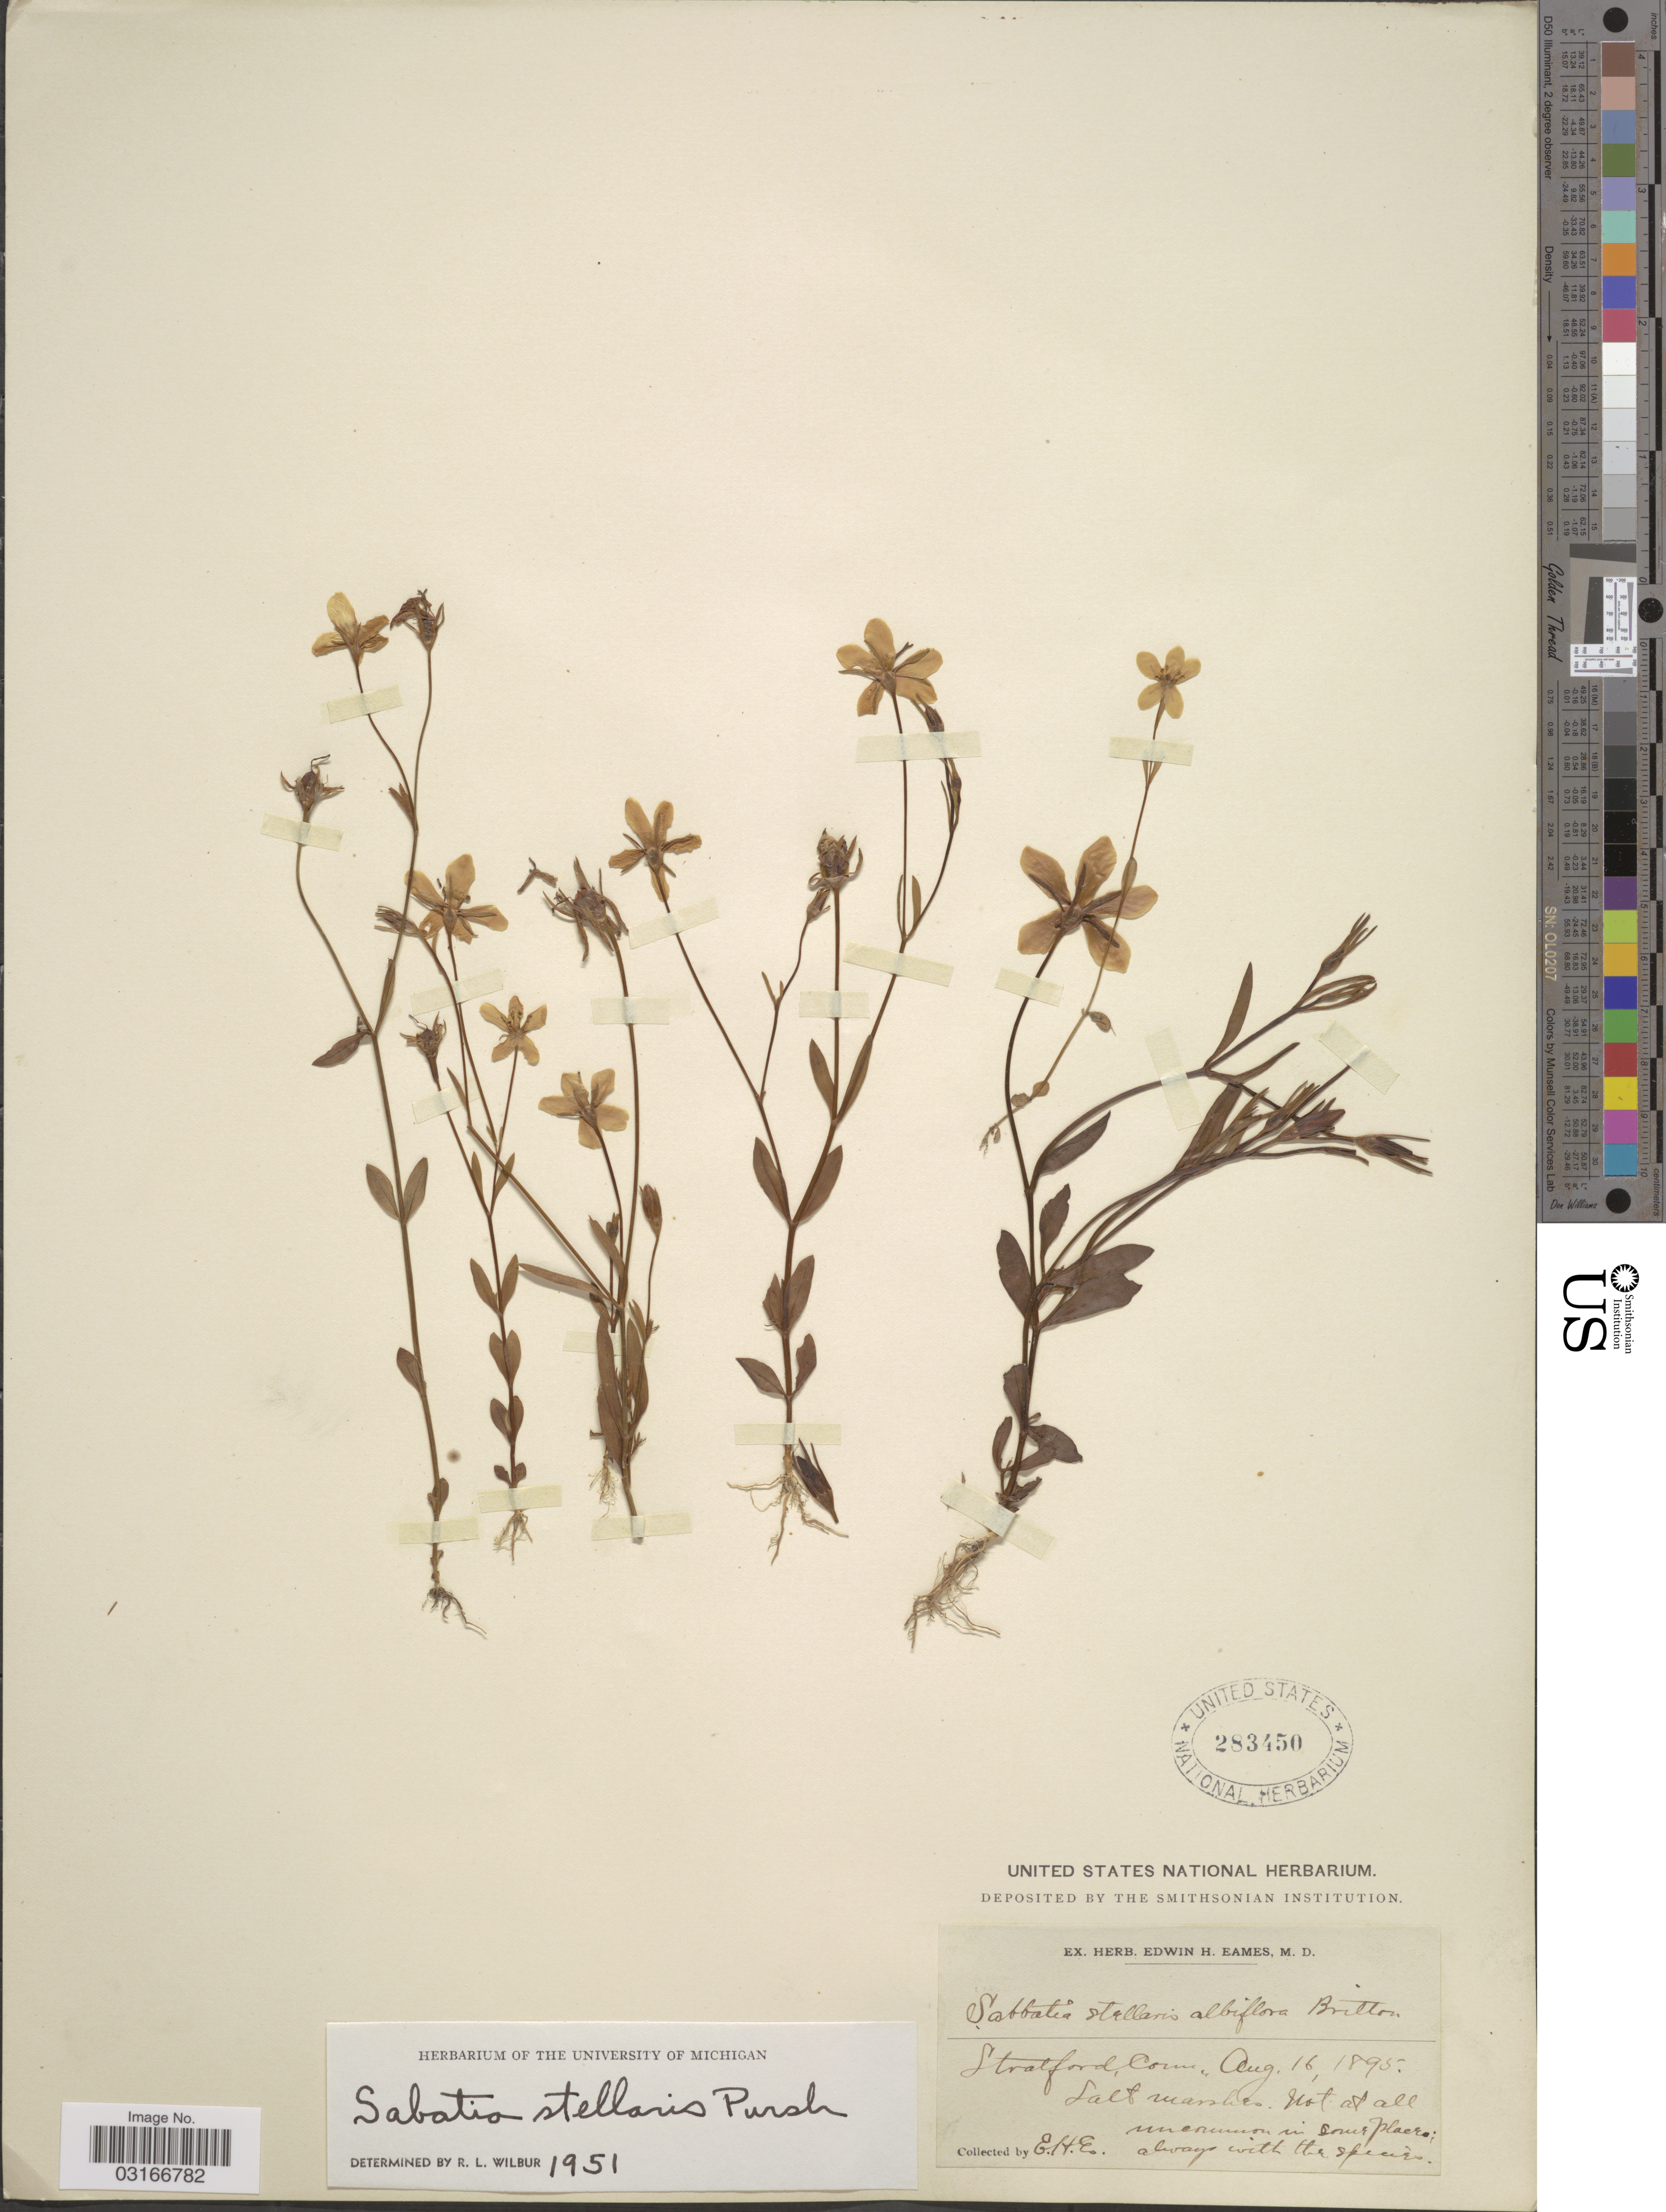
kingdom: Plantae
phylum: Tracheophyta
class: Magnoliopsida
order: Gentianales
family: Gentianaceae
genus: Sabatia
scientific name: Sabatia stellaris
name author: Pursh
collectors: E. H. Eames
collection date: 1895-08-16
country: United States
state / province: Connecticut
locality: Stratford, Conn. Salt marshes.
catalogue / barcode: US 283450